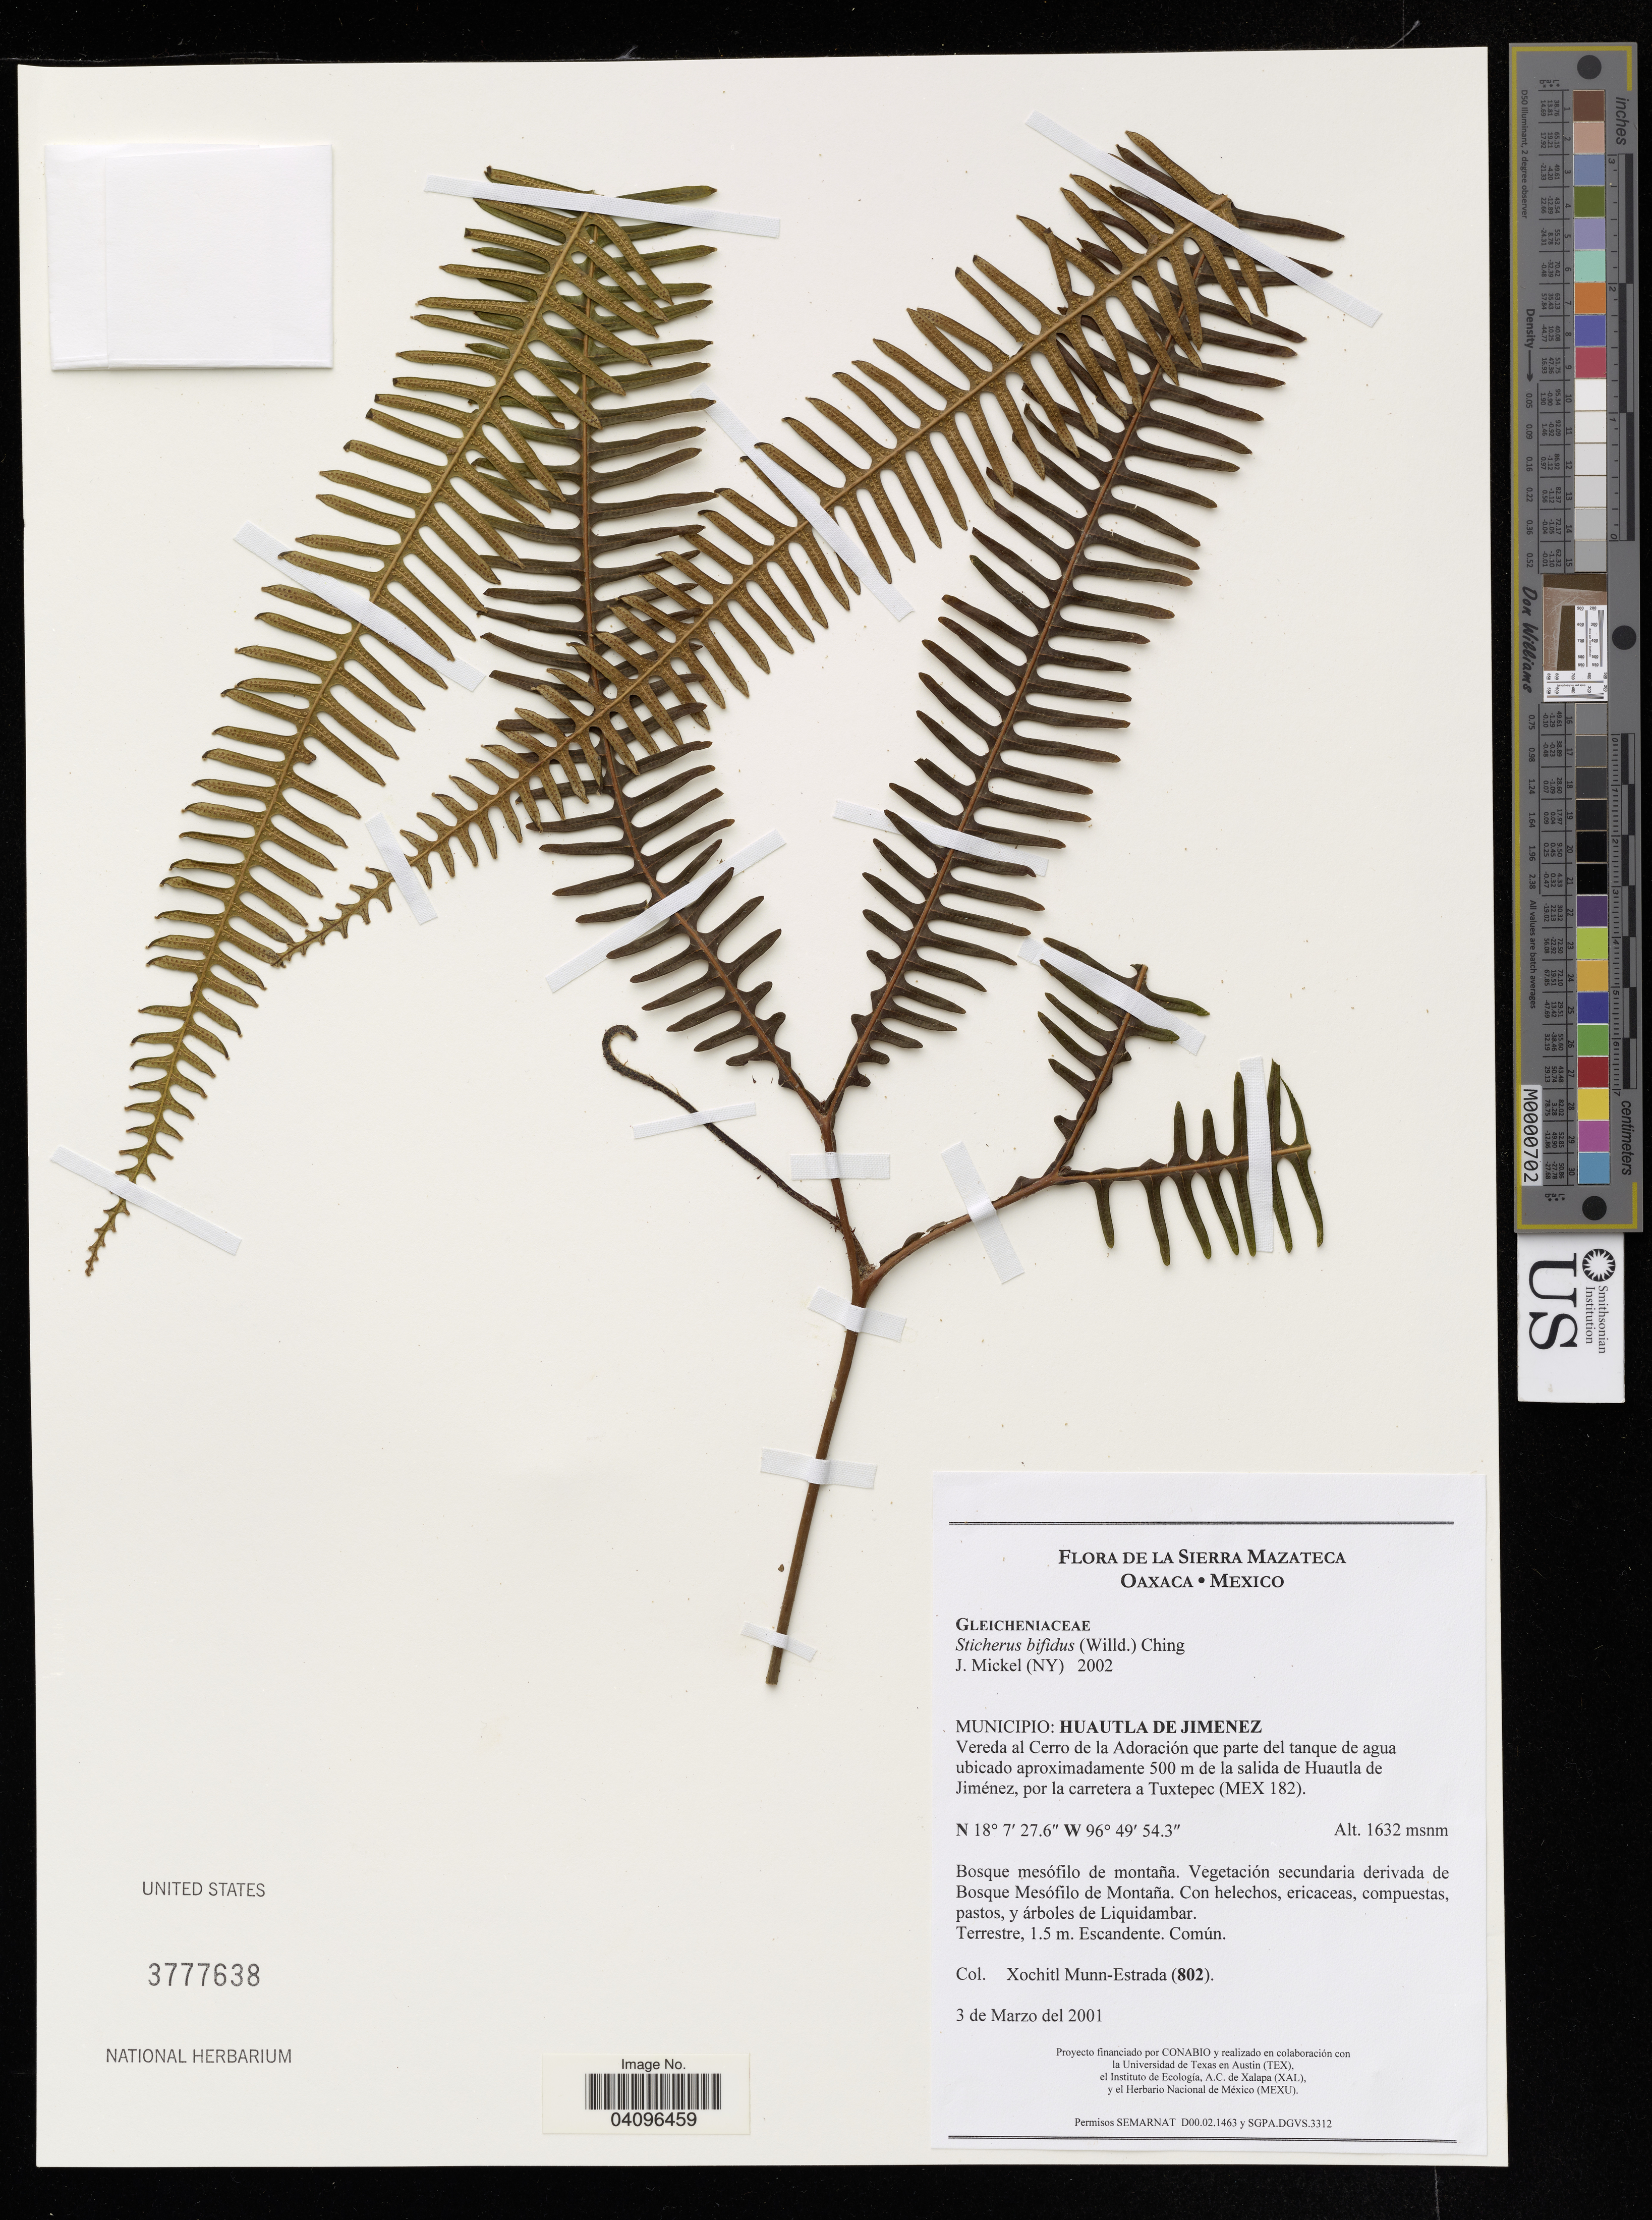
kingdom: Plantae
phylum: Tracheophyta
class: Polypodiopsida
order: Gleicheniales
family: Gleicheniaceae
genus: Sticherus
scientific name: Sticherus bifidus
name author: (Willd.) Ching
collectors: X. Munn-Estrada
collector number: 802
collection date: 2001-03-03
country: Mexico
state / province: Oaxaca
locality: Sierra Mazateca, Municipio: Huautla de Jimenez, Vereda al Cerro de la Adoración que parte del tanque de agua ubicado aproximadamente 500 m de la salida de Huautla de Jiménez, por la carretera a Tuxtepec (MEX 182).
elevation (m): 1632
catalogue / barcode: US 3777638